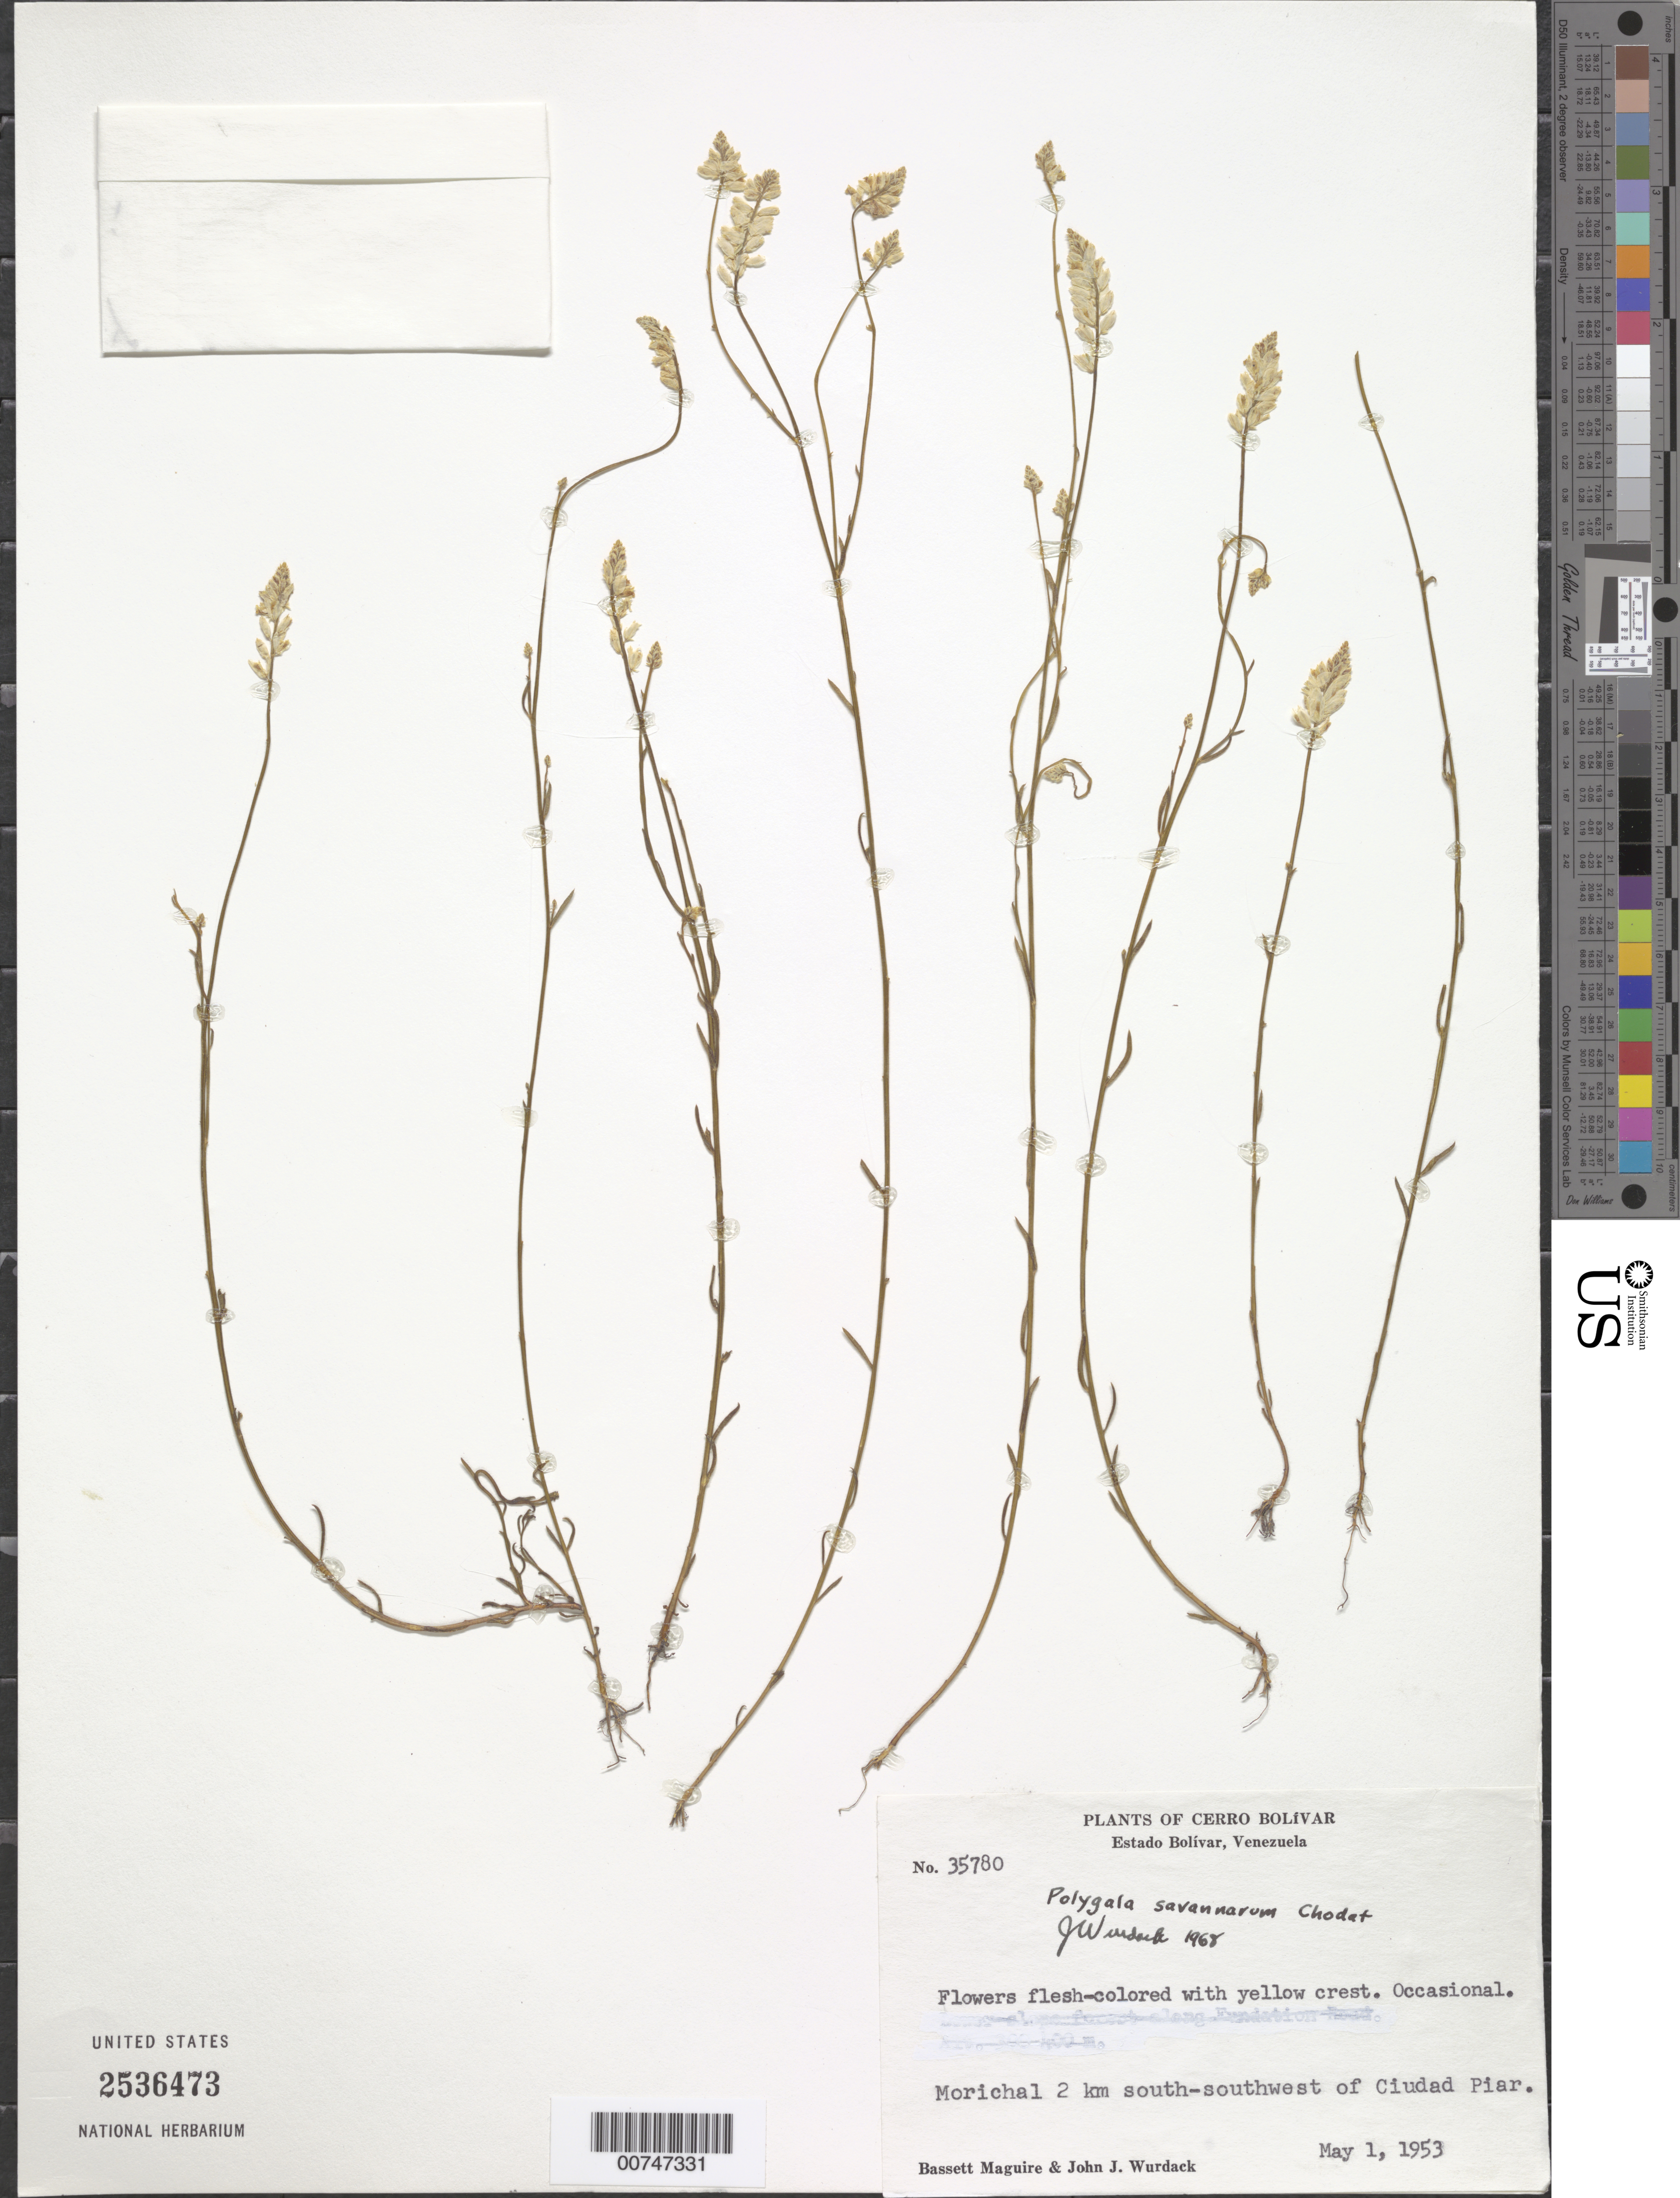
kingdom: Plantae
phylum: Tracheophyta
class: Magnoliopsida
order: Fabales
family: Polygalaceae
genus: Polygala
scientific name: Polygala savannarum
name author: Chodat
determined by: Wurdack, John J., (US), US (UNITED STATES)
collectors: B. Maguire & J. J. Wurdack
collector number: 35780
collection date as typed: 1-May-53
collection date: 1953-05-01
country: Venezuela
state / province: Bolívar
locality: Ciudad Piar, 2 km SSW of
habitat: Morichal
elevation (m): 300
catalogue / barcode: US 2536473